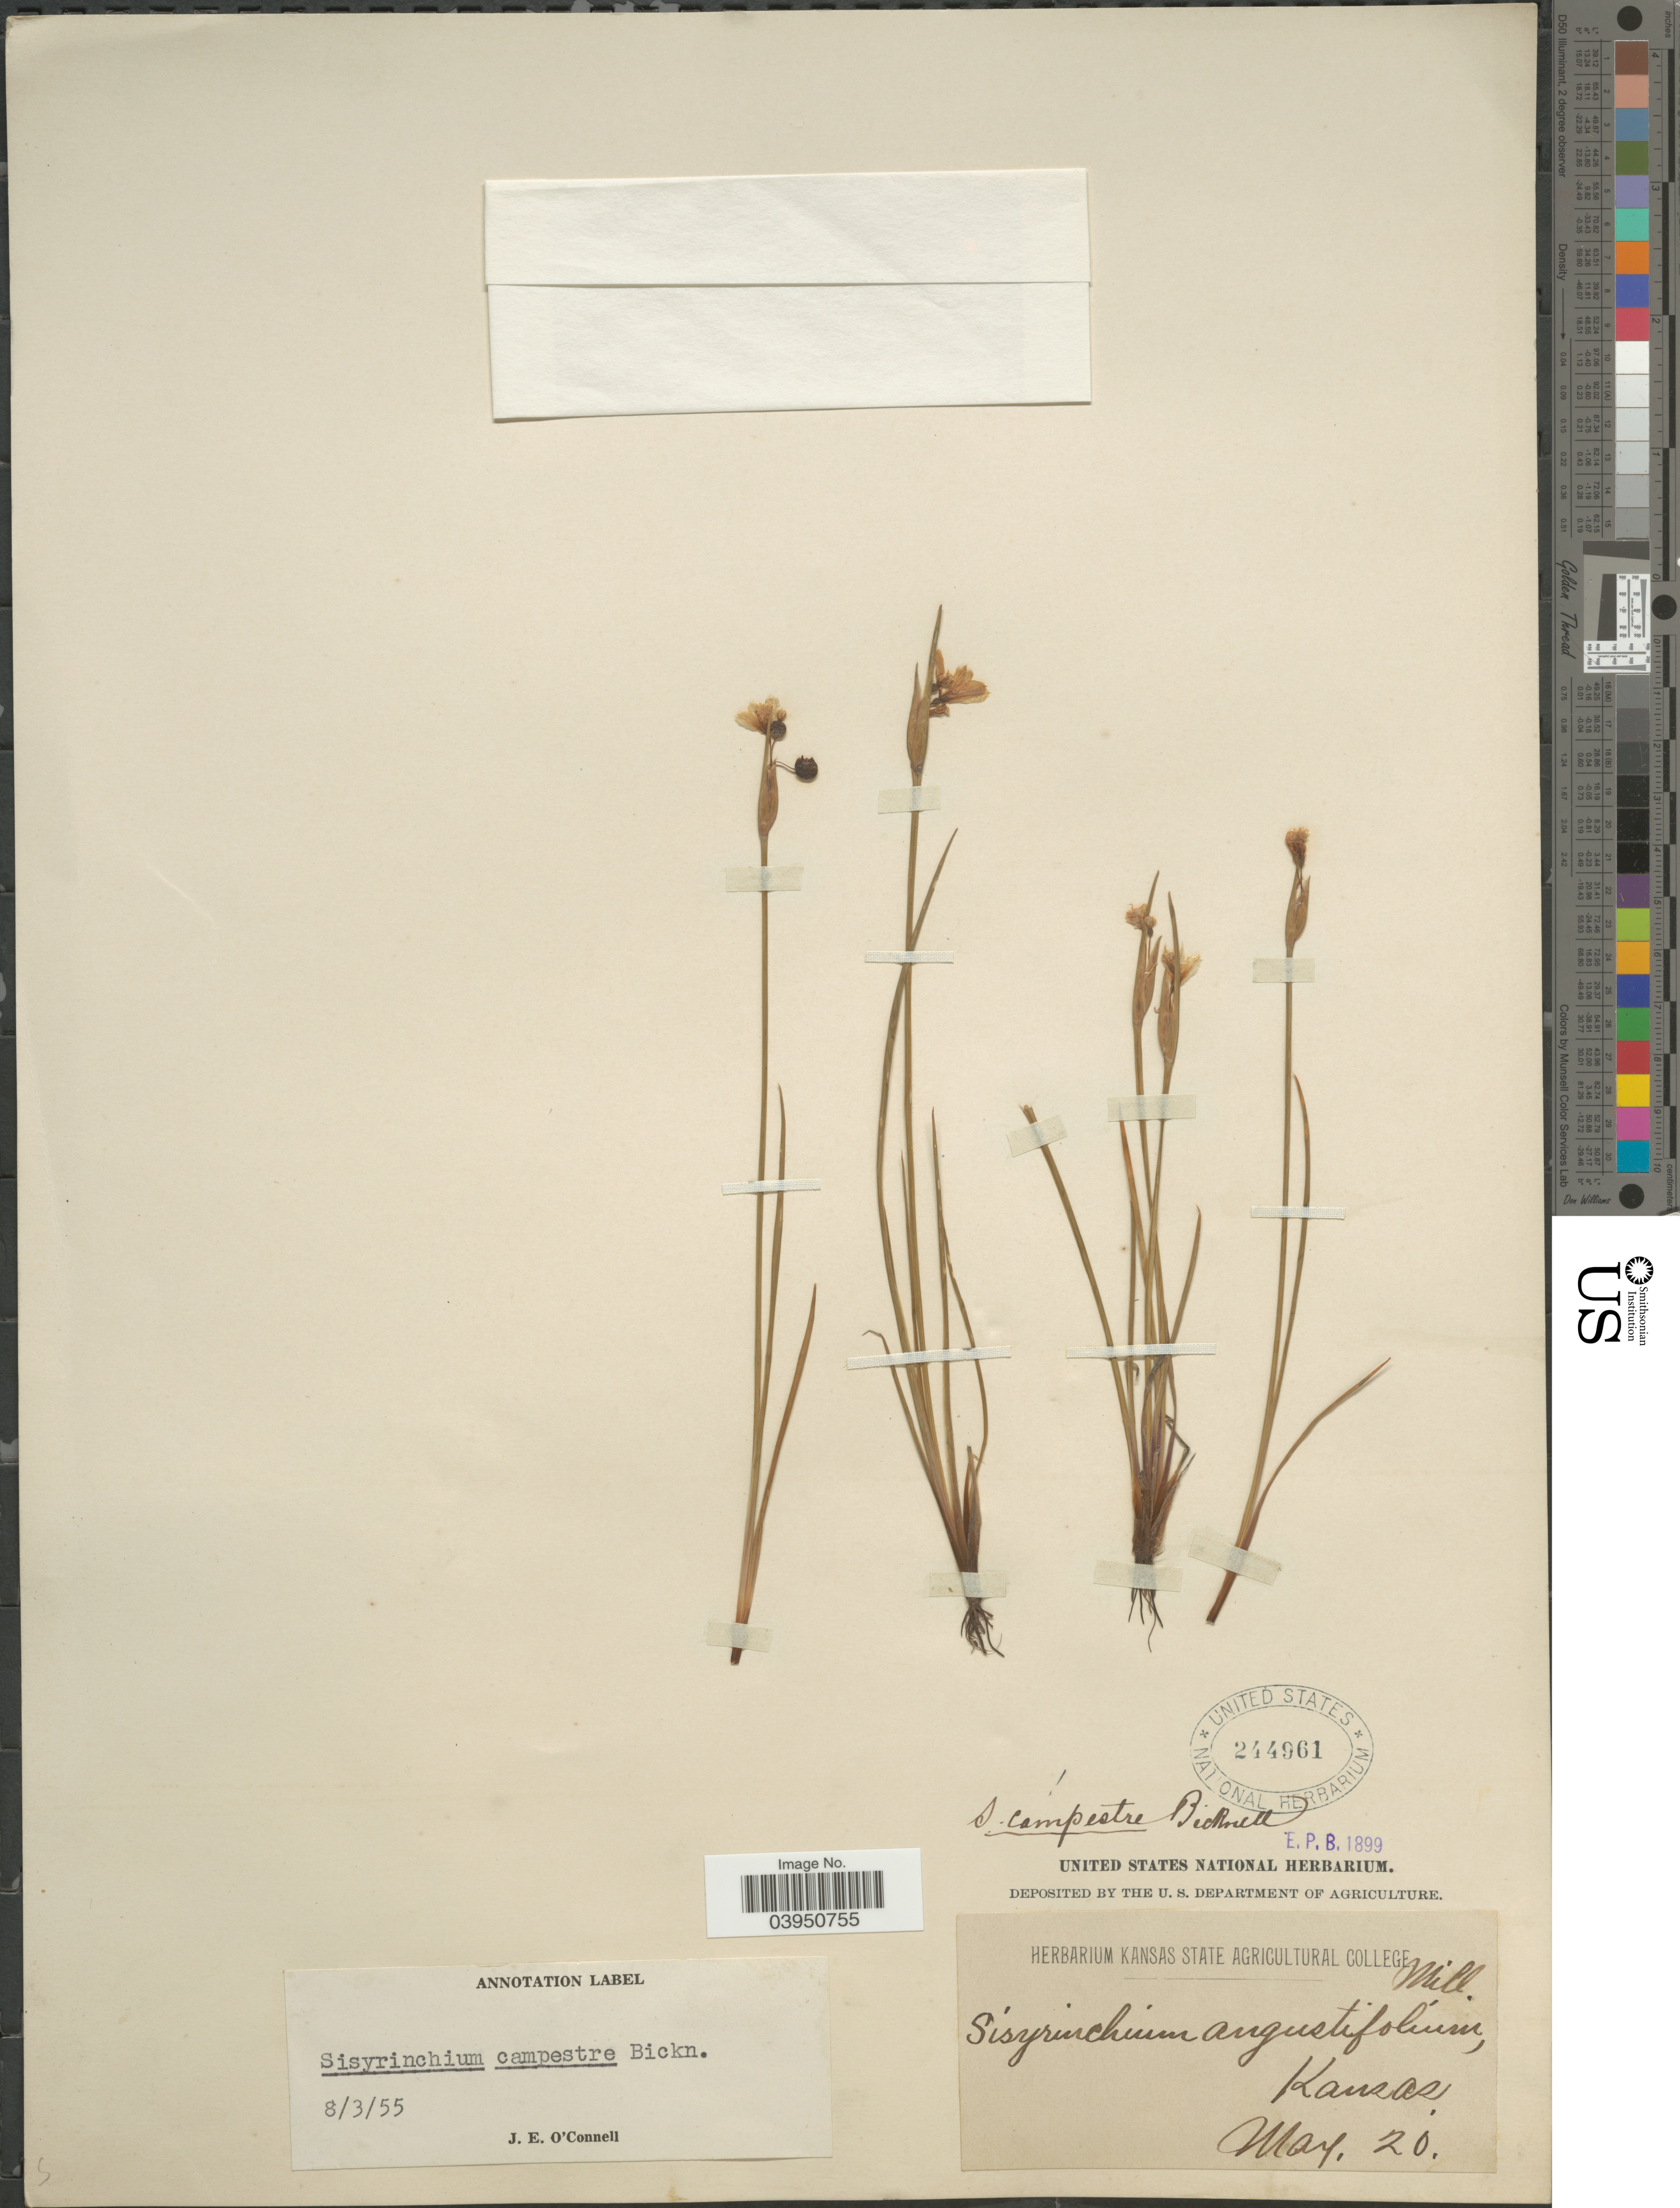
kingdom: Plantae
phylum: Tracheophyta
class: Liliopsida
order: Asparagales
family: Iridaceae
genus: Sisyrinchium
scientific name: Sisyrinchium campestre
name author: E.P. Bicknell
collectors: ex herb. Kansas State Agricultural College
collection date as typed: Transcribed d/m/y: /5/20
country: United States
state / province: Kansas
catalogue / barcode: US 244961